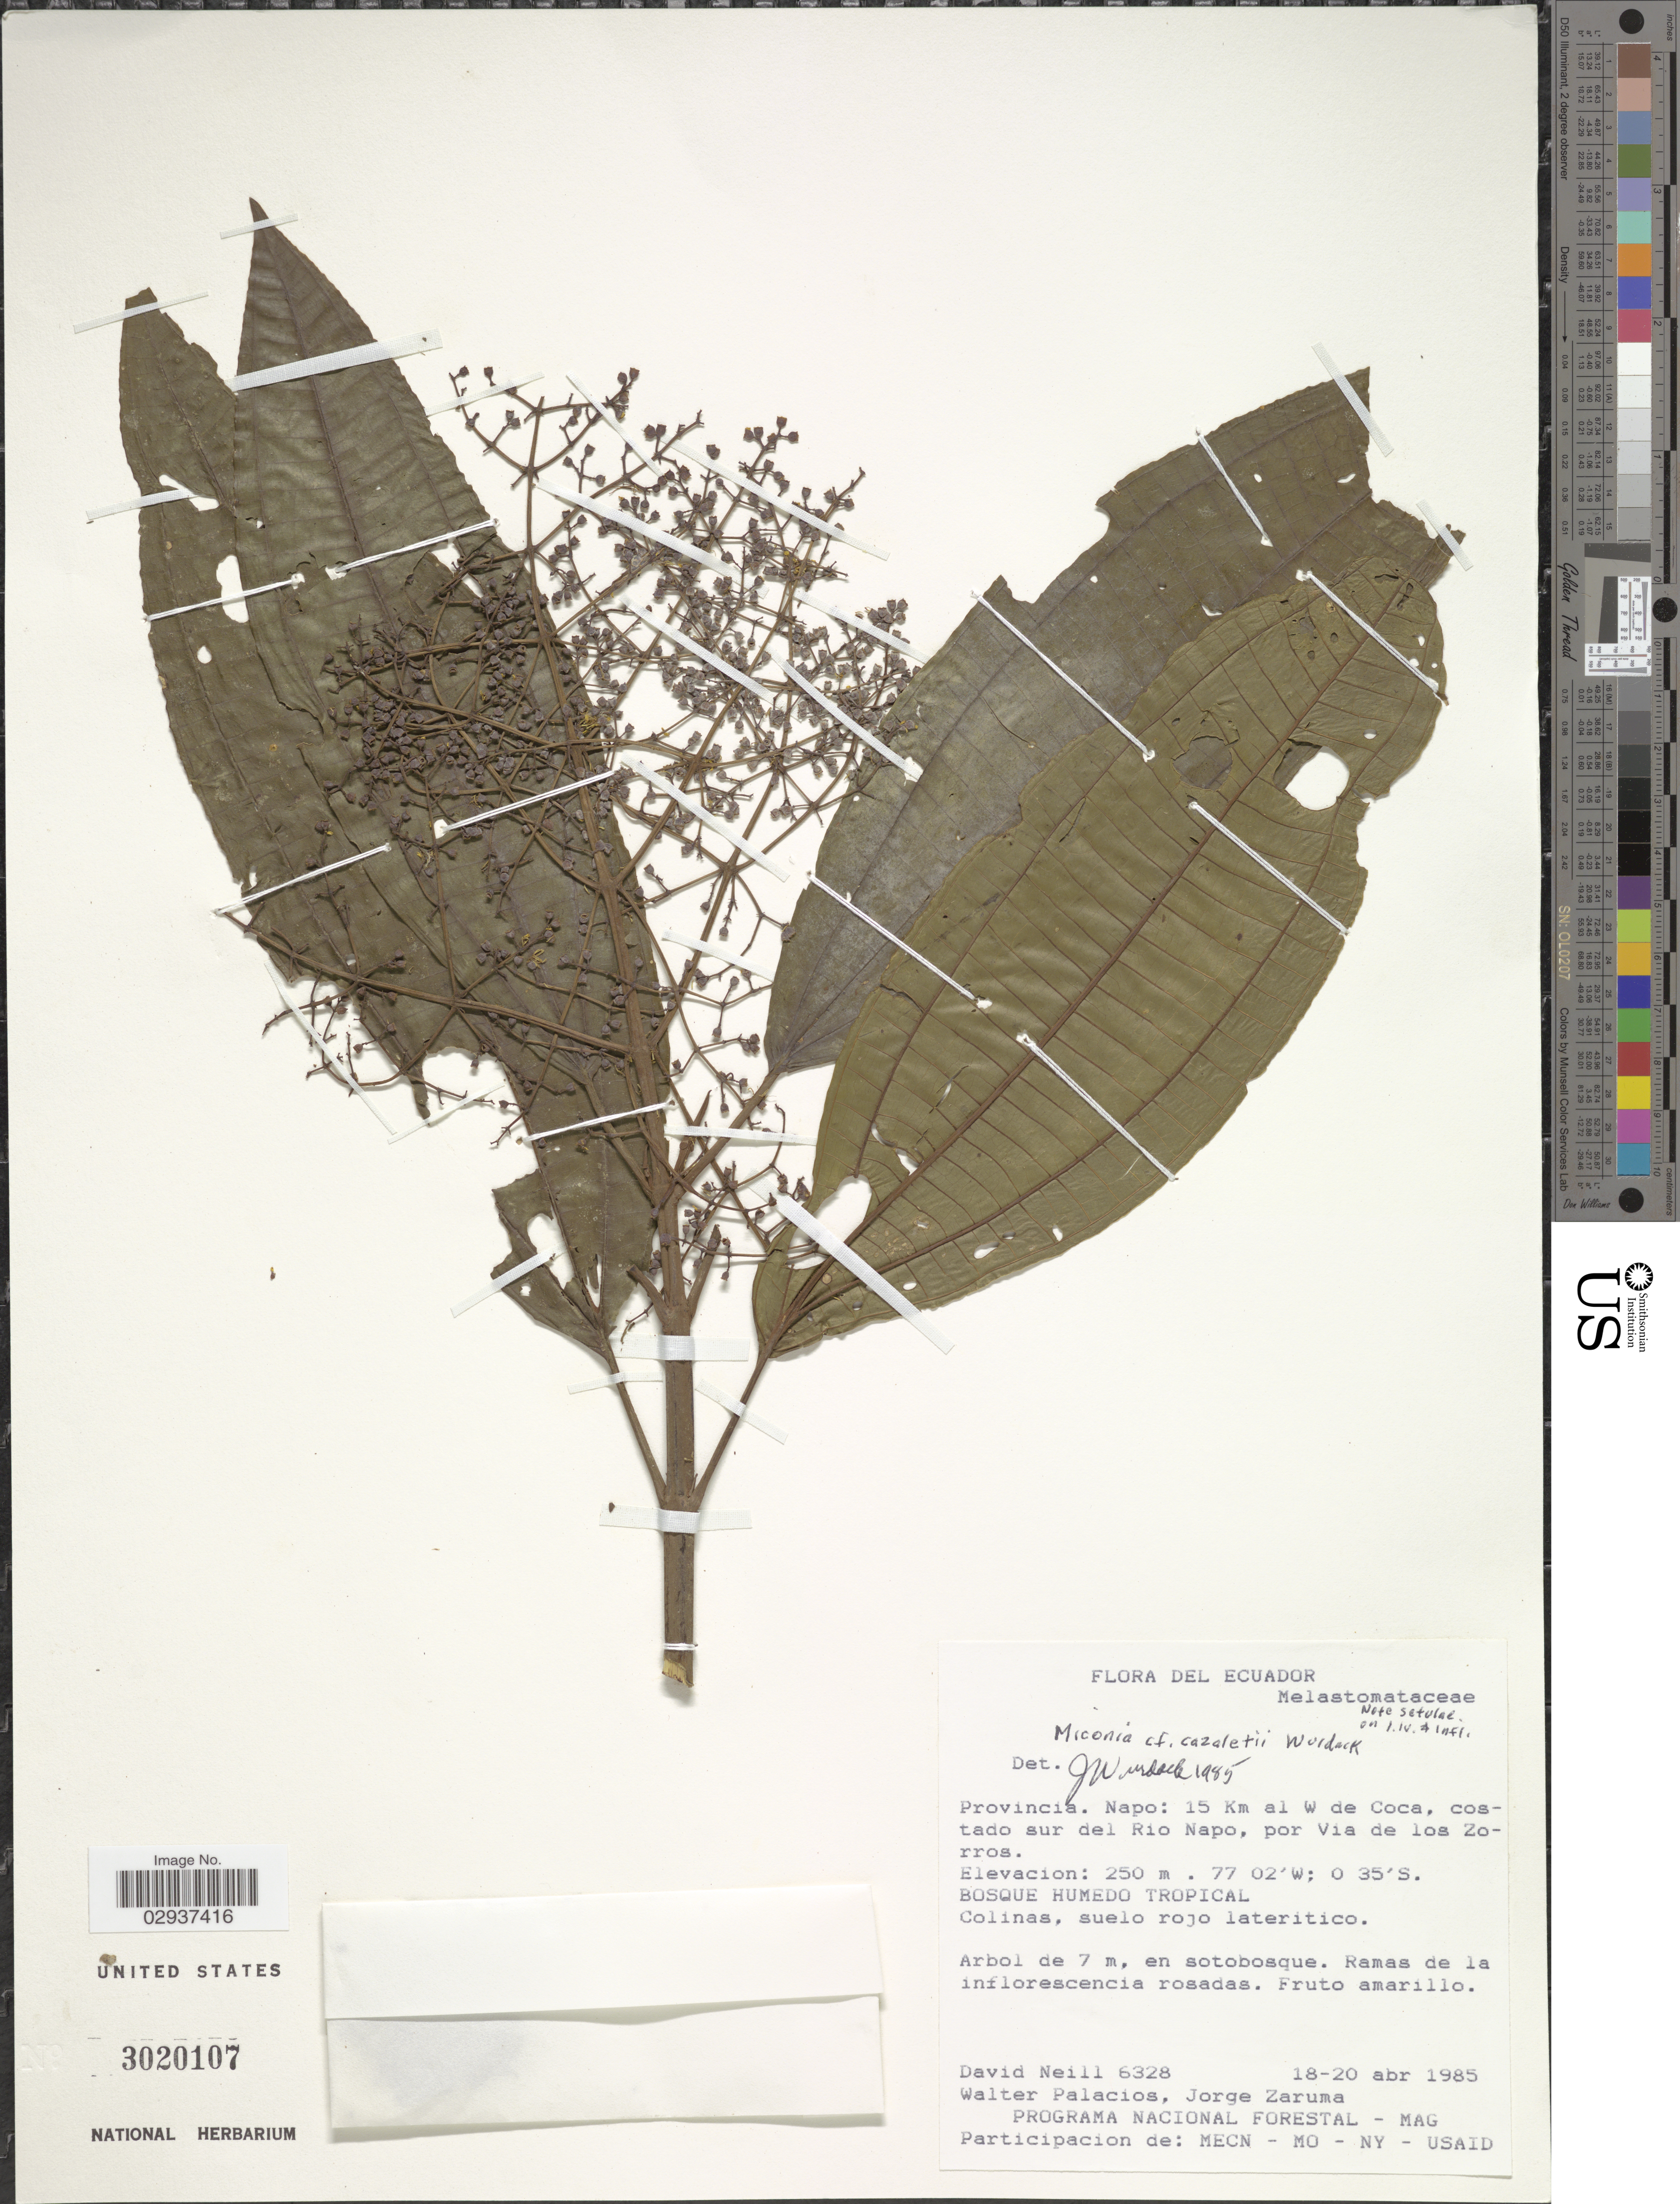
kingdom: Plantae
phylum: Tracheophyta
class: Magnoliopsida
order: Myrtales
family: Melastomataceae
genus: Miconia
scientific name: Miconia cazaletii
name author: Wurdack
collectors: D. Neill, W. Palacios & J. Zaruma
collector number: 6328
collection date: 1985-04-18/1985-04-20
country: Ecuador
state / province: Napo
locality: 15 Km al W de Coca, costado sur del Rio Napo, por Via de los Zorros.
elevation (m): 250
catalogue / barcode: US 3020107